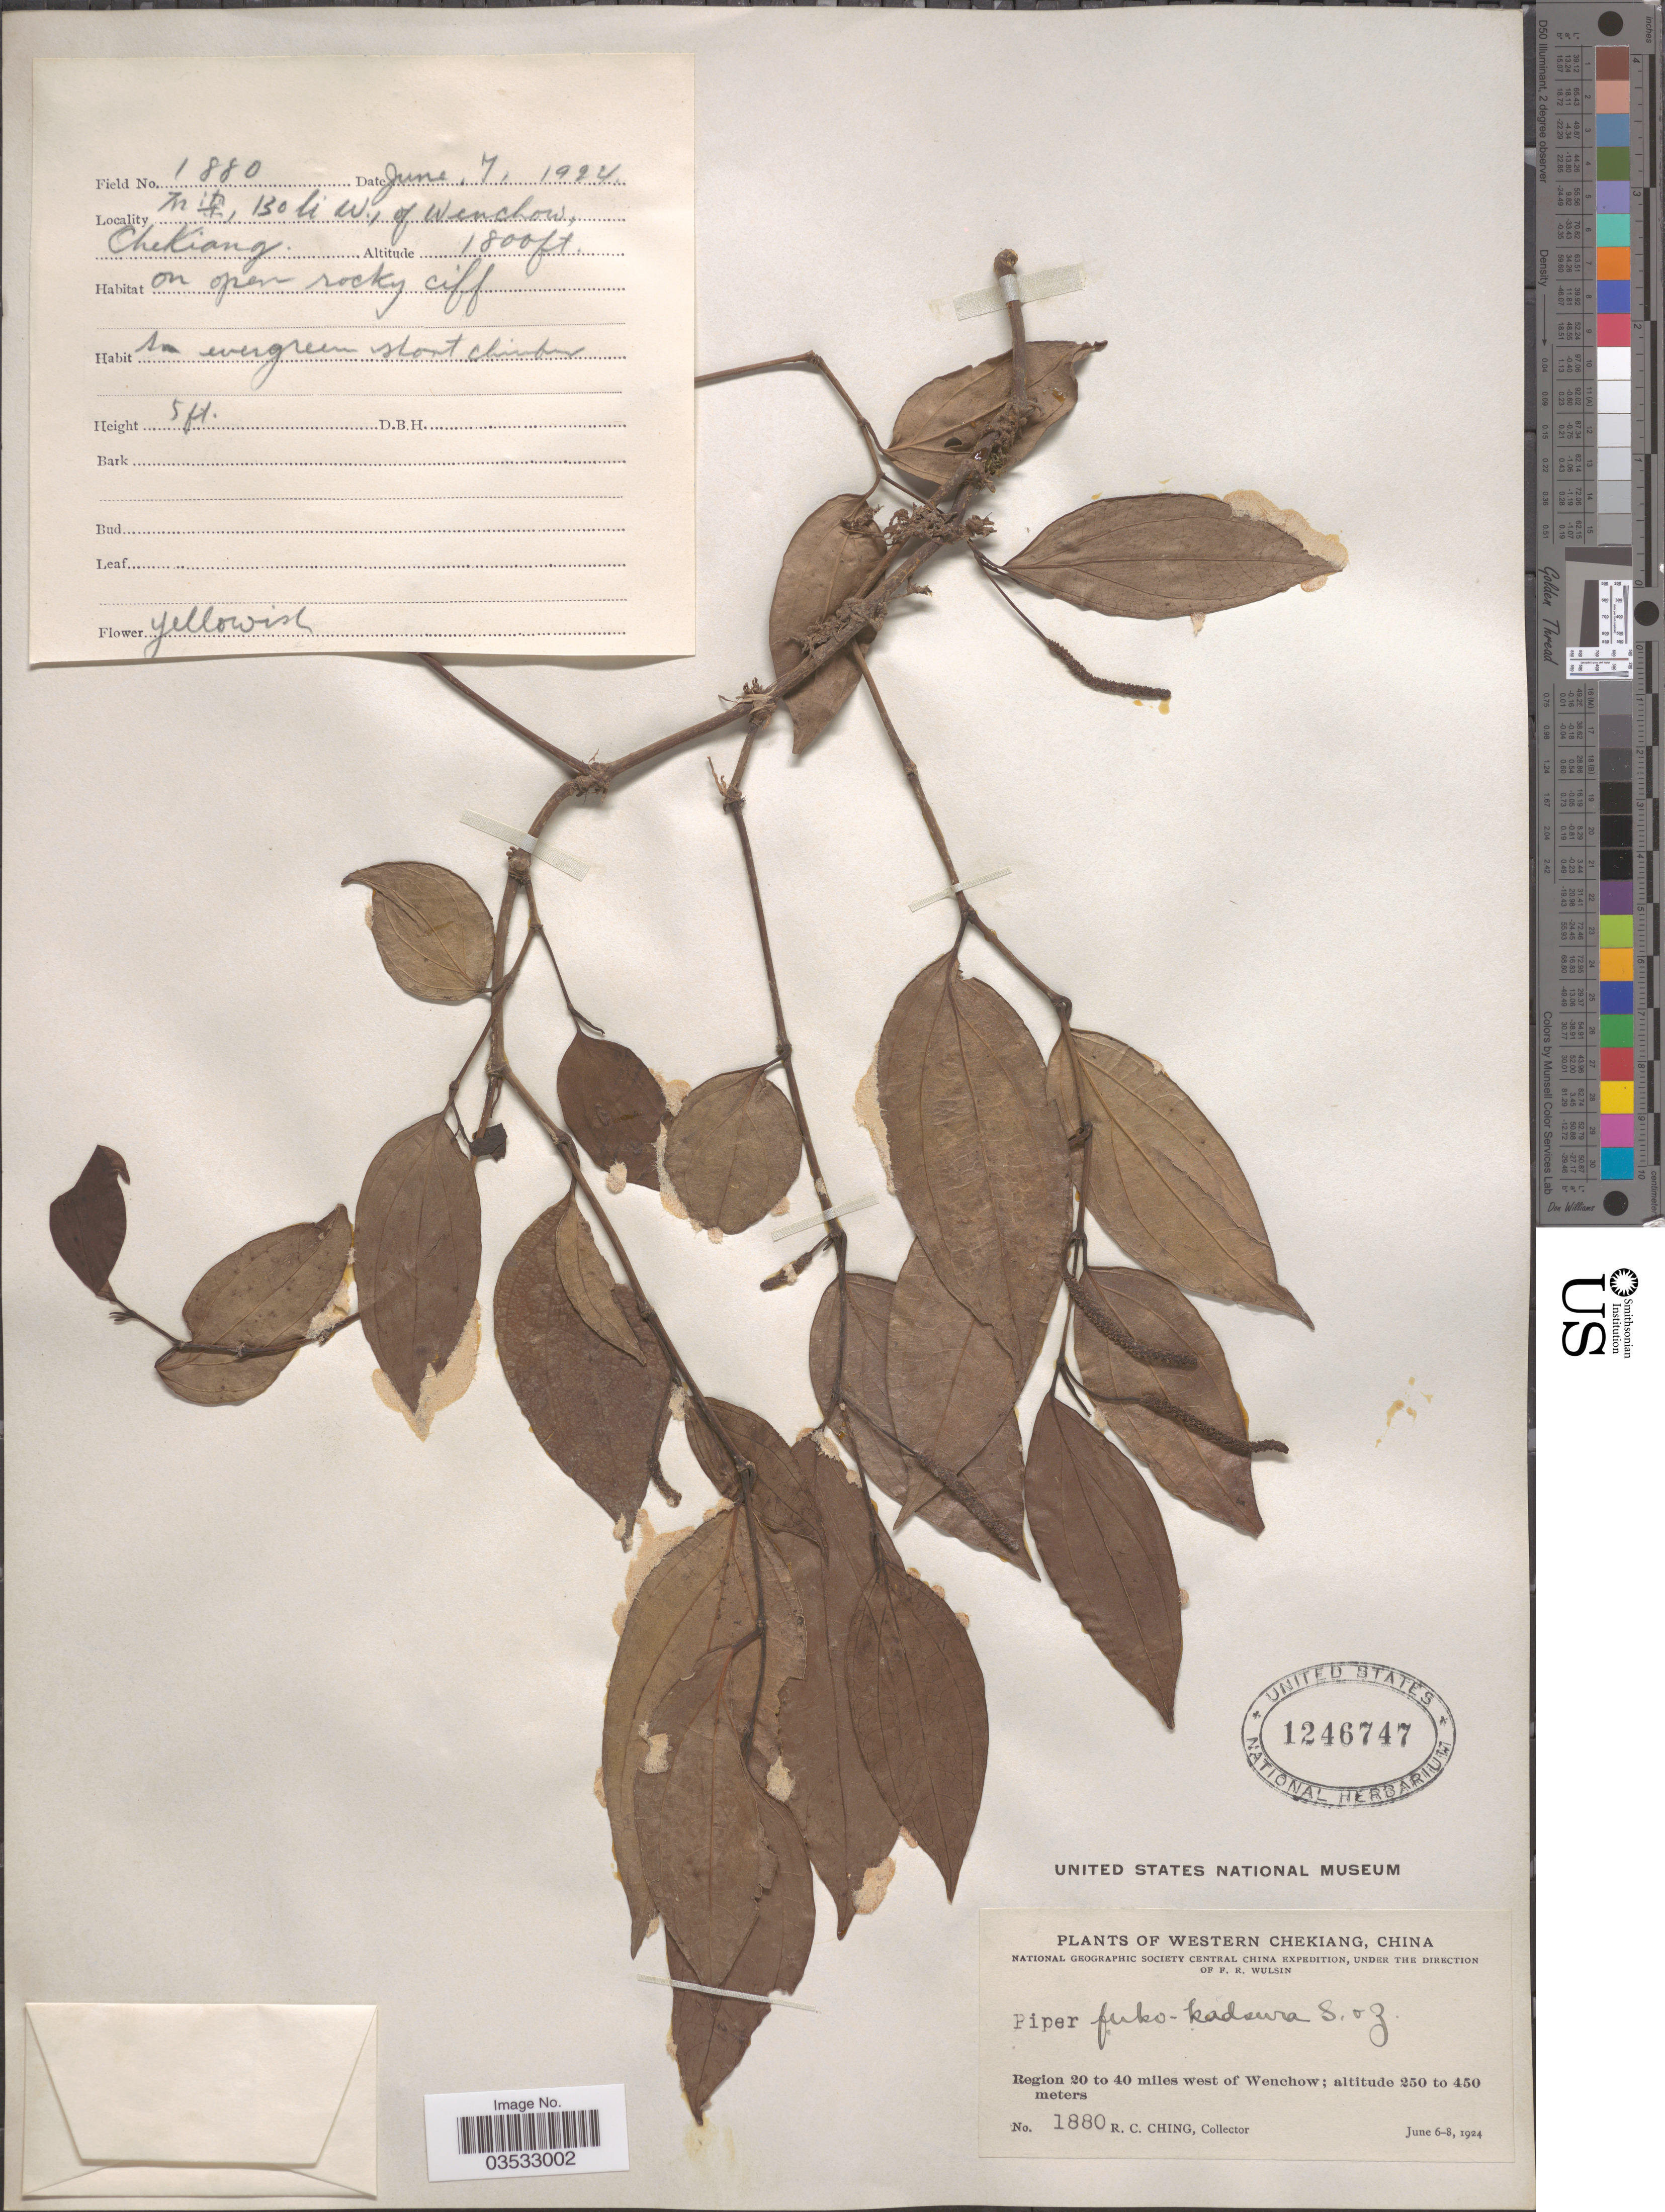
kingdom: Plantae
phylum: Tracheophyta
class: Magnoliopsida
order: Piperales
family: Piperaceae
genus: Piper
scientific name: Piper kadsura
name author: (Choisy) Ohwi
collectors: R. C. Ching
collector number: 1880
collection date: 1924-06-06/1924-06-08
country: China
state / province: Zhejiang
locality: Western Chekiang. Region 20 to 40 miles west of Wenchow.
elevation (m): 250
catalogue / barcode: US 1246747